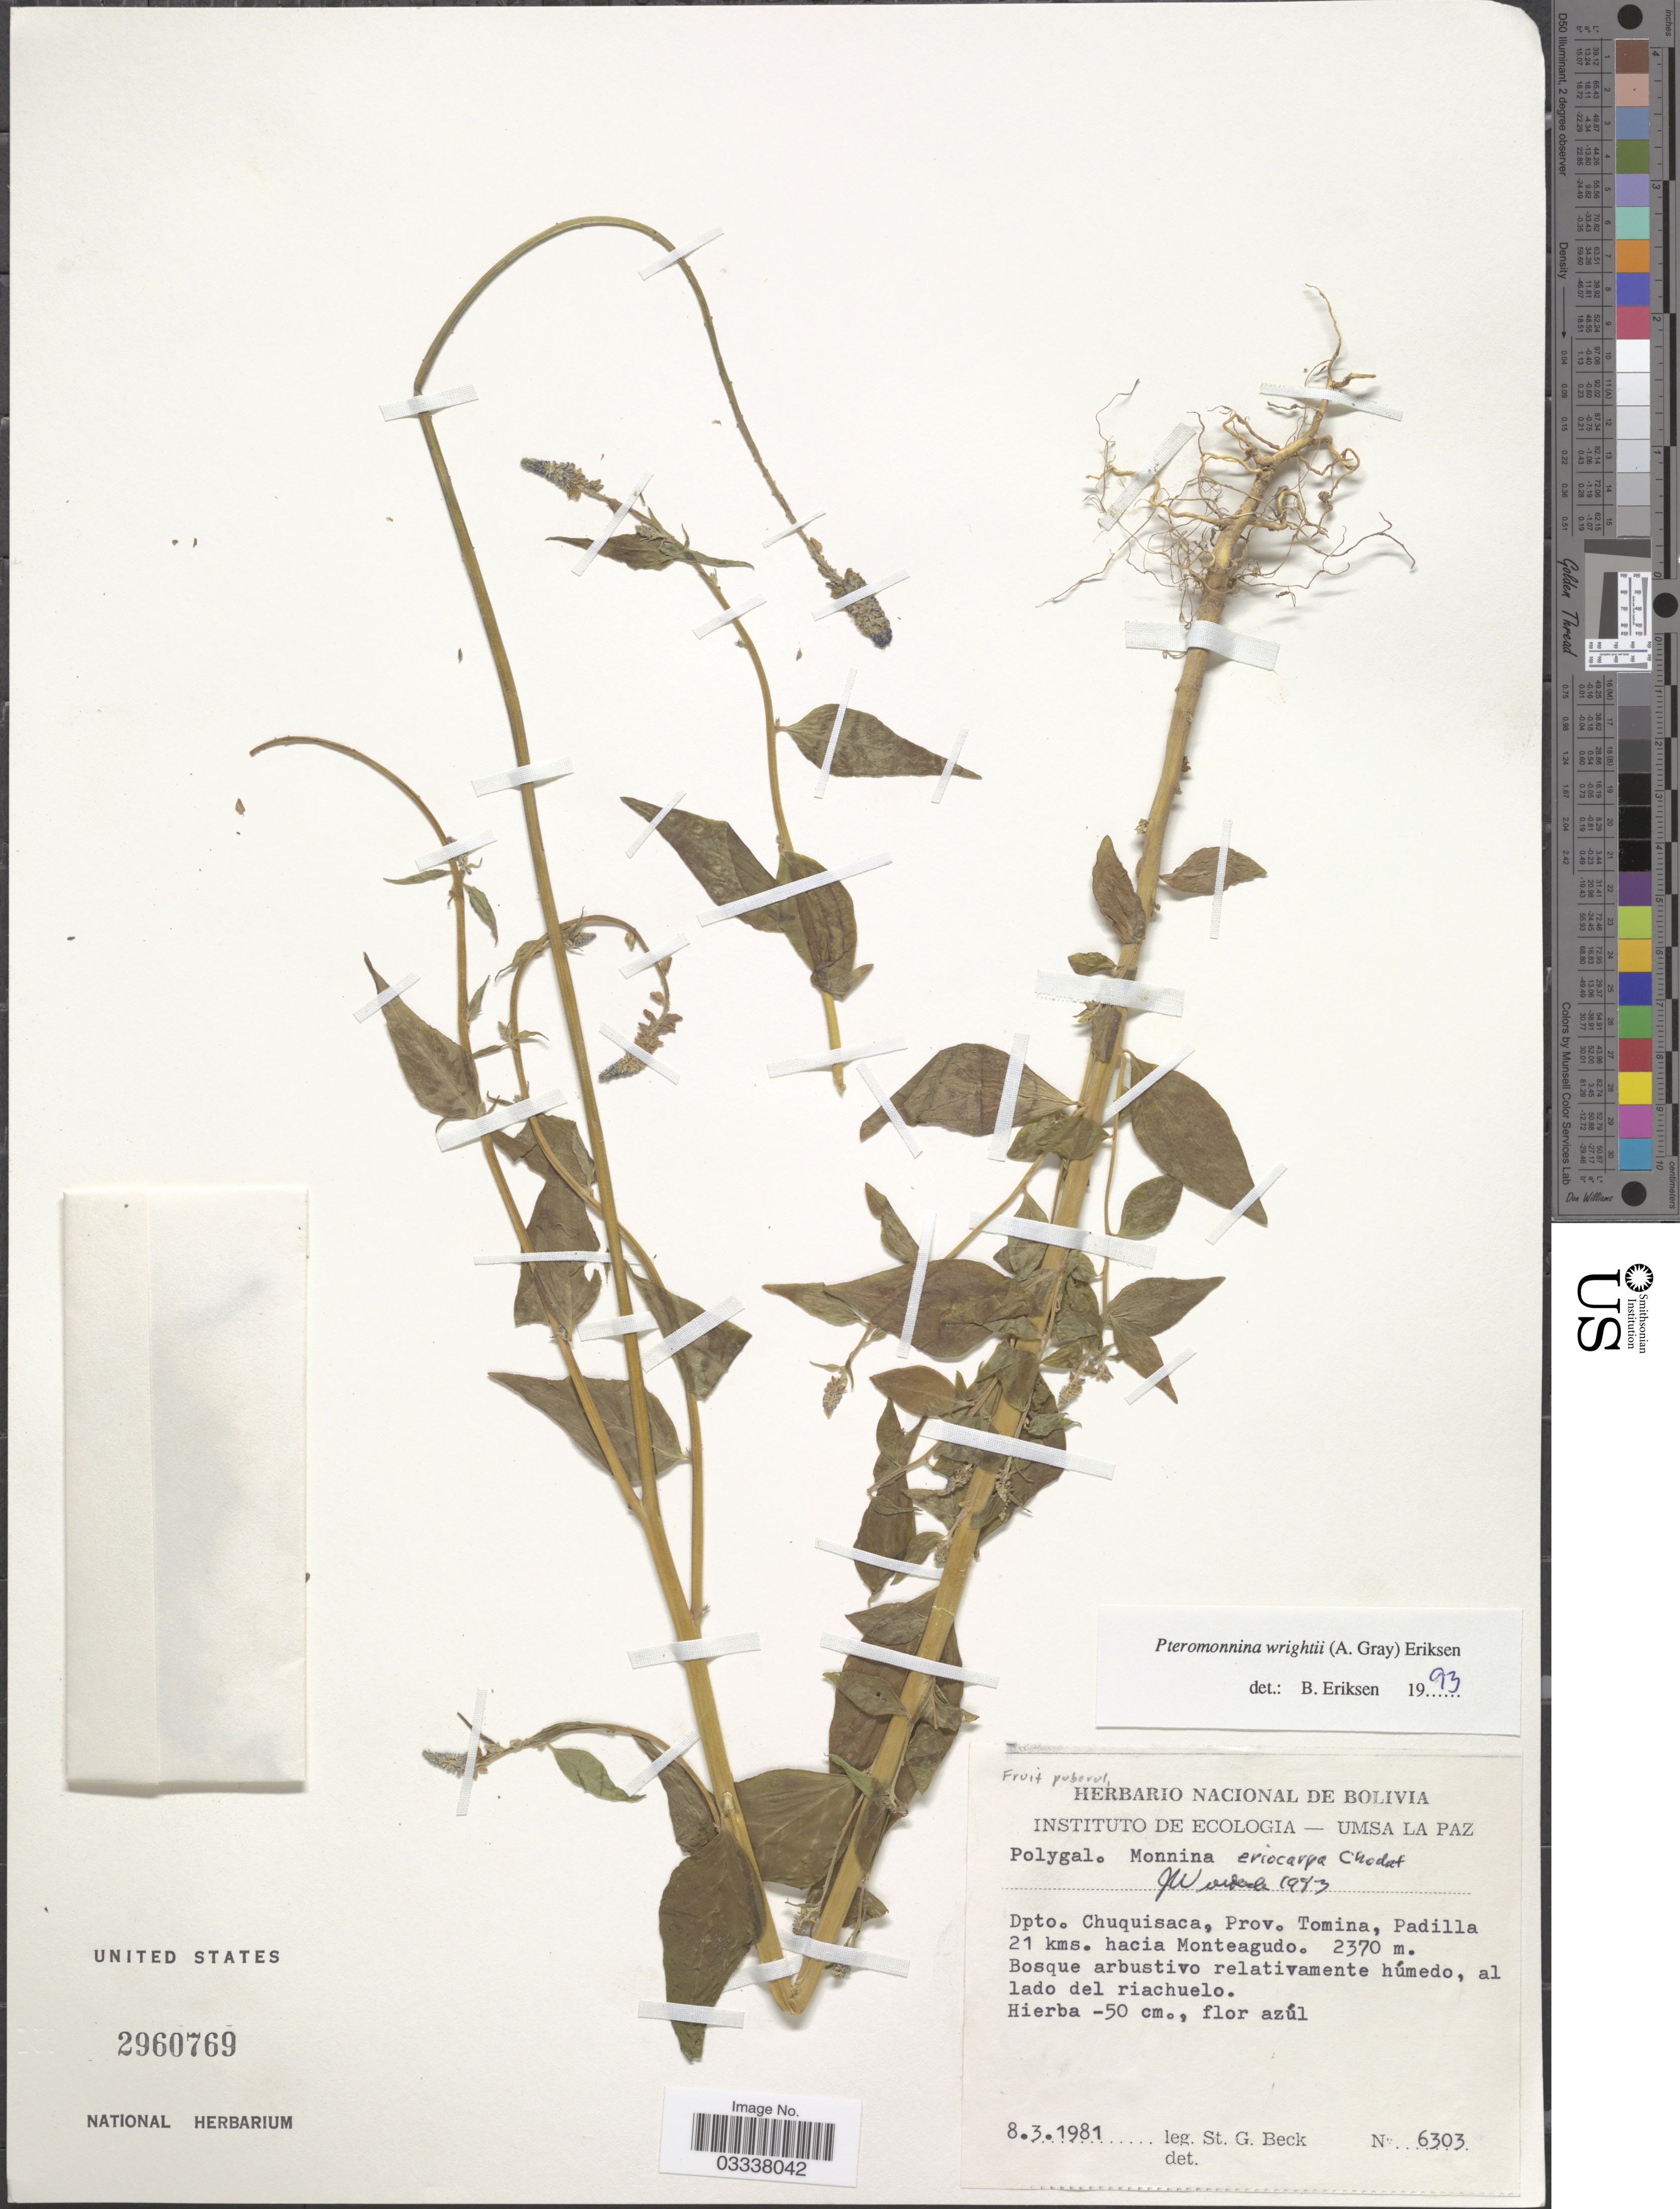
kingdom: Plantae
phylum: Tracheophyta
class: Magnoliopsida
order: Fabales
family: Polygalaceae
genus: Monnina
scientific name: Monnina wrightii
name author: A. Gray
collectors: S. G. Beck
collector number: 6303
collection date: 1981-03-08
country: Bolivia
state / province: Chuquisaca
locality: Dpto. Chuquisaca, Prov. Tomina, Padilla 21 kms. hacia Monteagudo.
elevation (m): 2370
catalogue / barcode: US 2960769